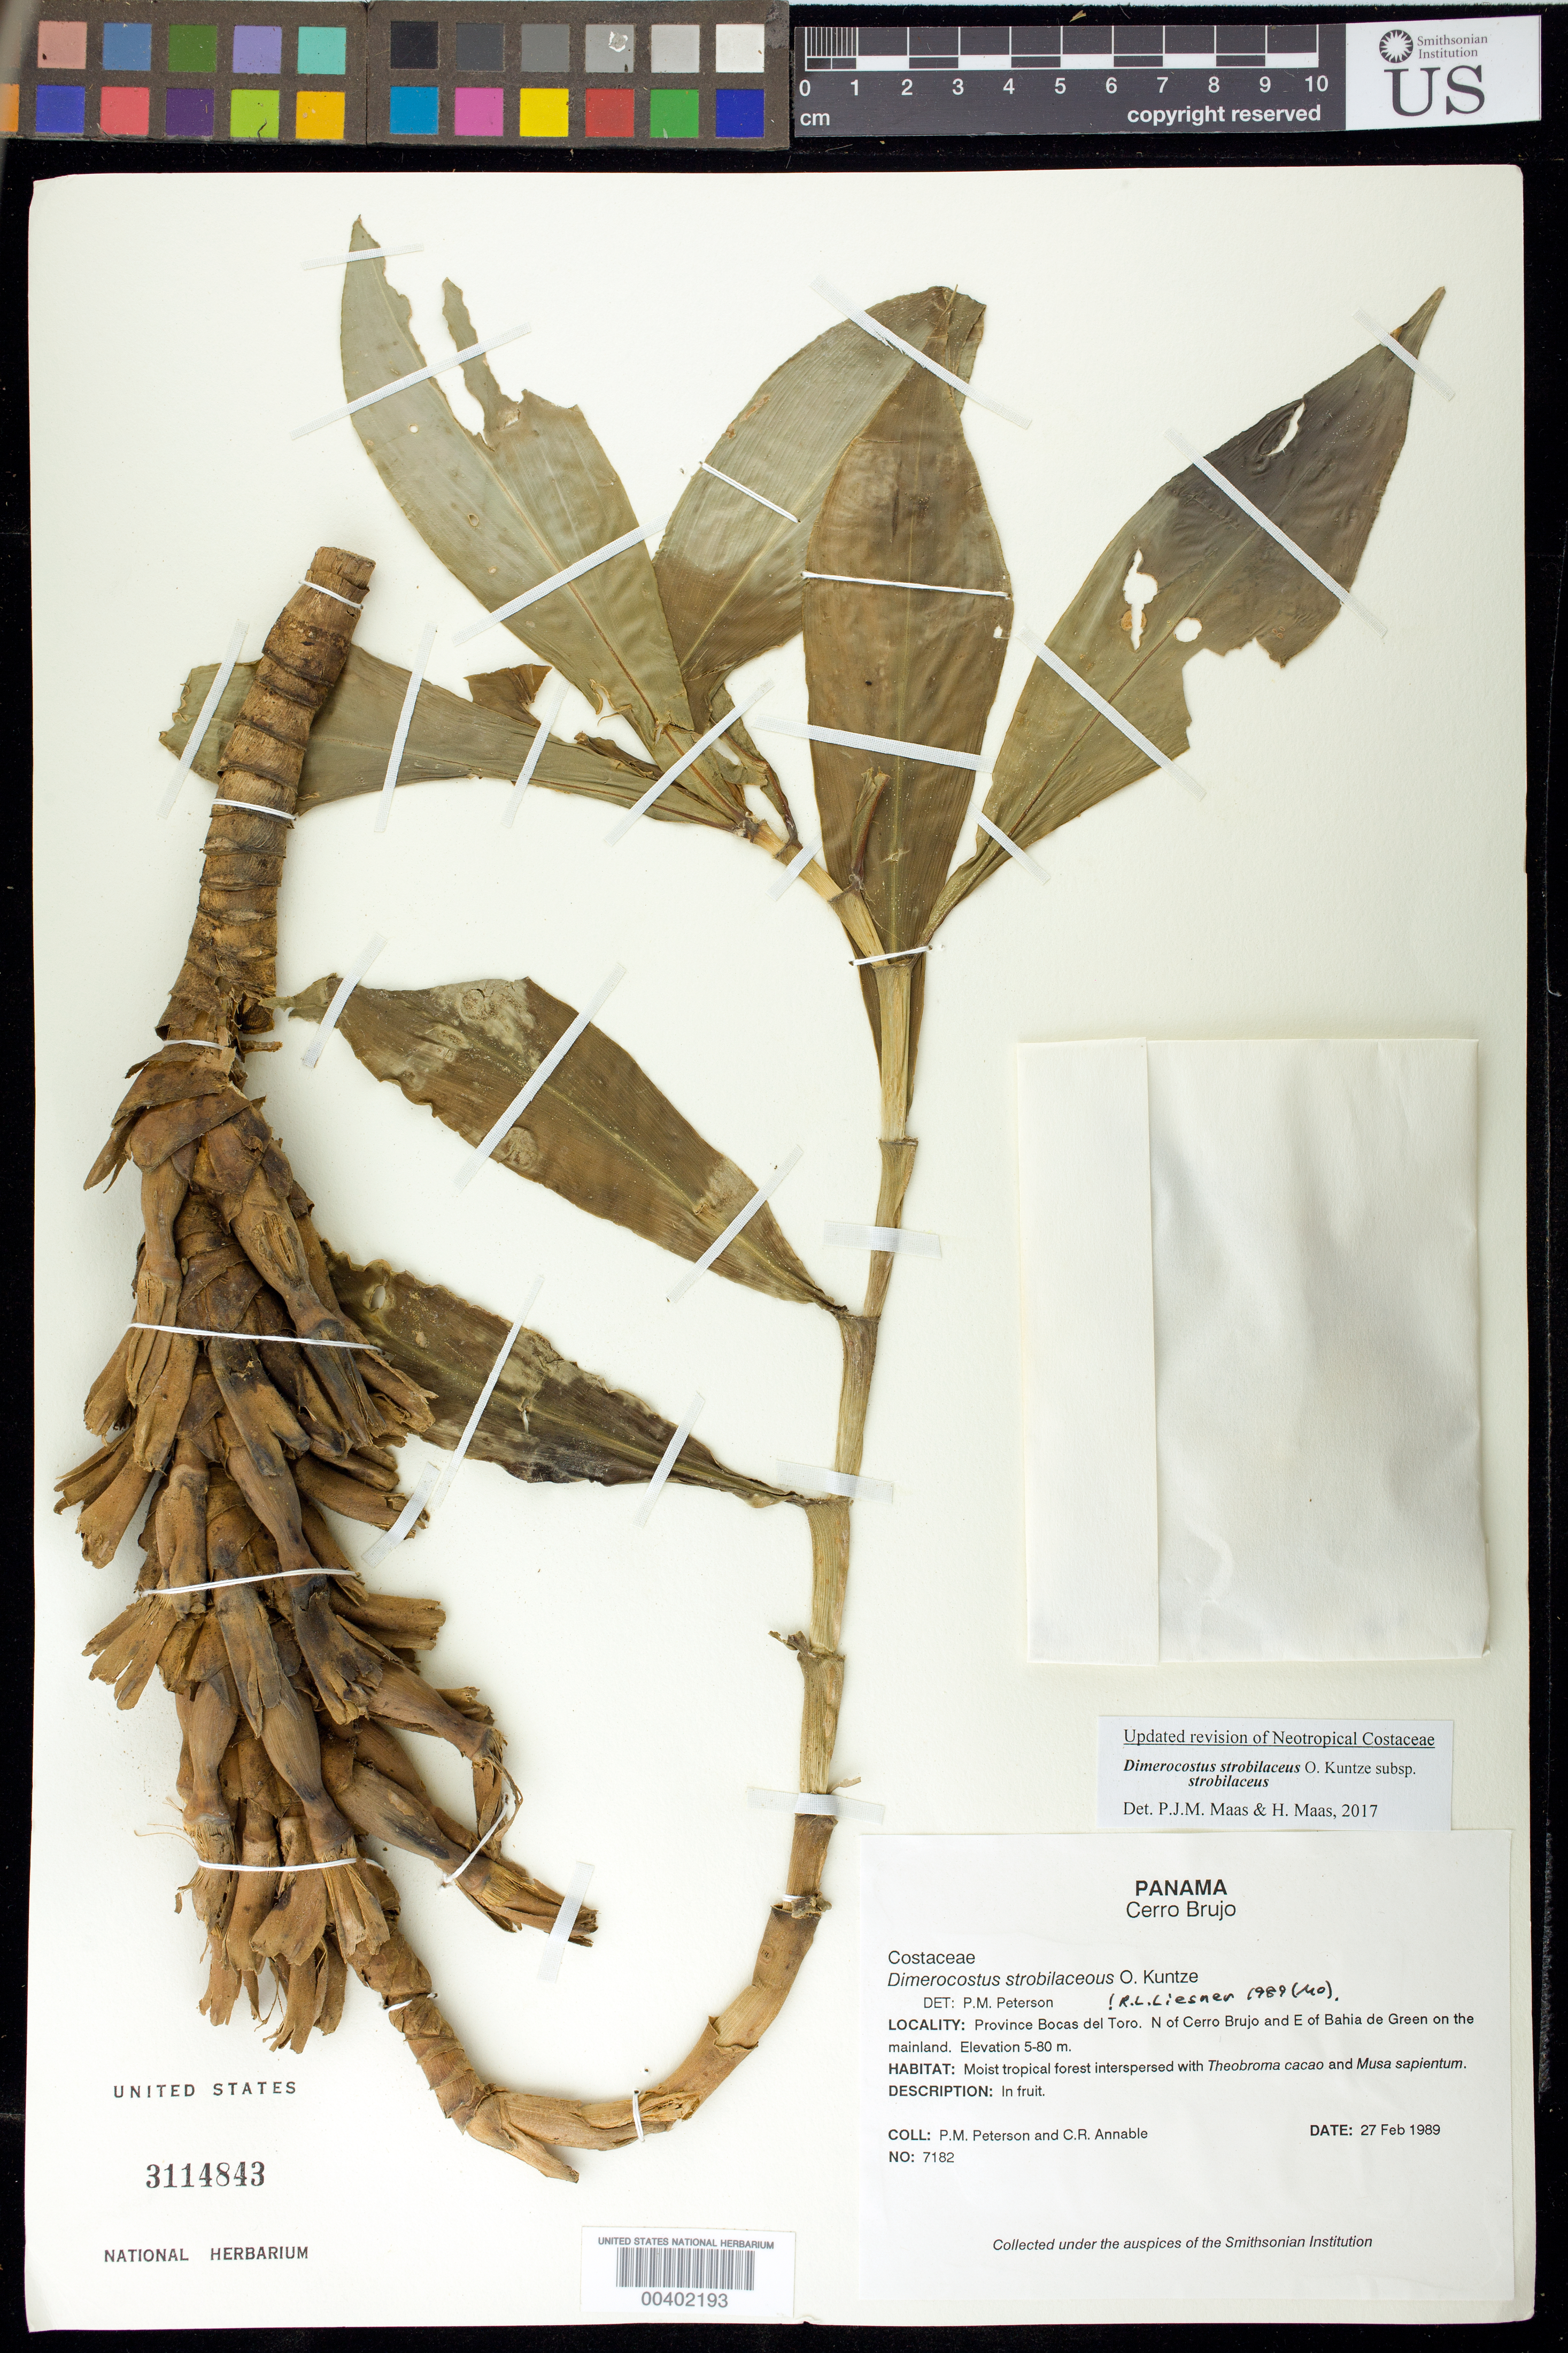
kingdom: Plantae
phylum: Tracheophyta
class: Liliopsida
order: Zingiberales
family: Costaceae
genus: Dimerocostus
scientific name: Dimerocostus strobilaceus subsp. strobilaceus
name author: Kuntze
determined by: Maas, Paul J.; Maas, H.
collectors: P. M. Peterson & C. R. Annable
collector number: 07182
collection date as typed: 27 Feb 1989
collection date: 1989-02-27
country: Panama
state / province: Bocas del Toro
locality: N of Cerro Brujo and E of Bahia de Green on the mainland.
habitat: Moist tropical forest interspersed with Theobroma cacao and Musa sapientum.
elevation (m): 5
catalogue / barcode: US 3114843